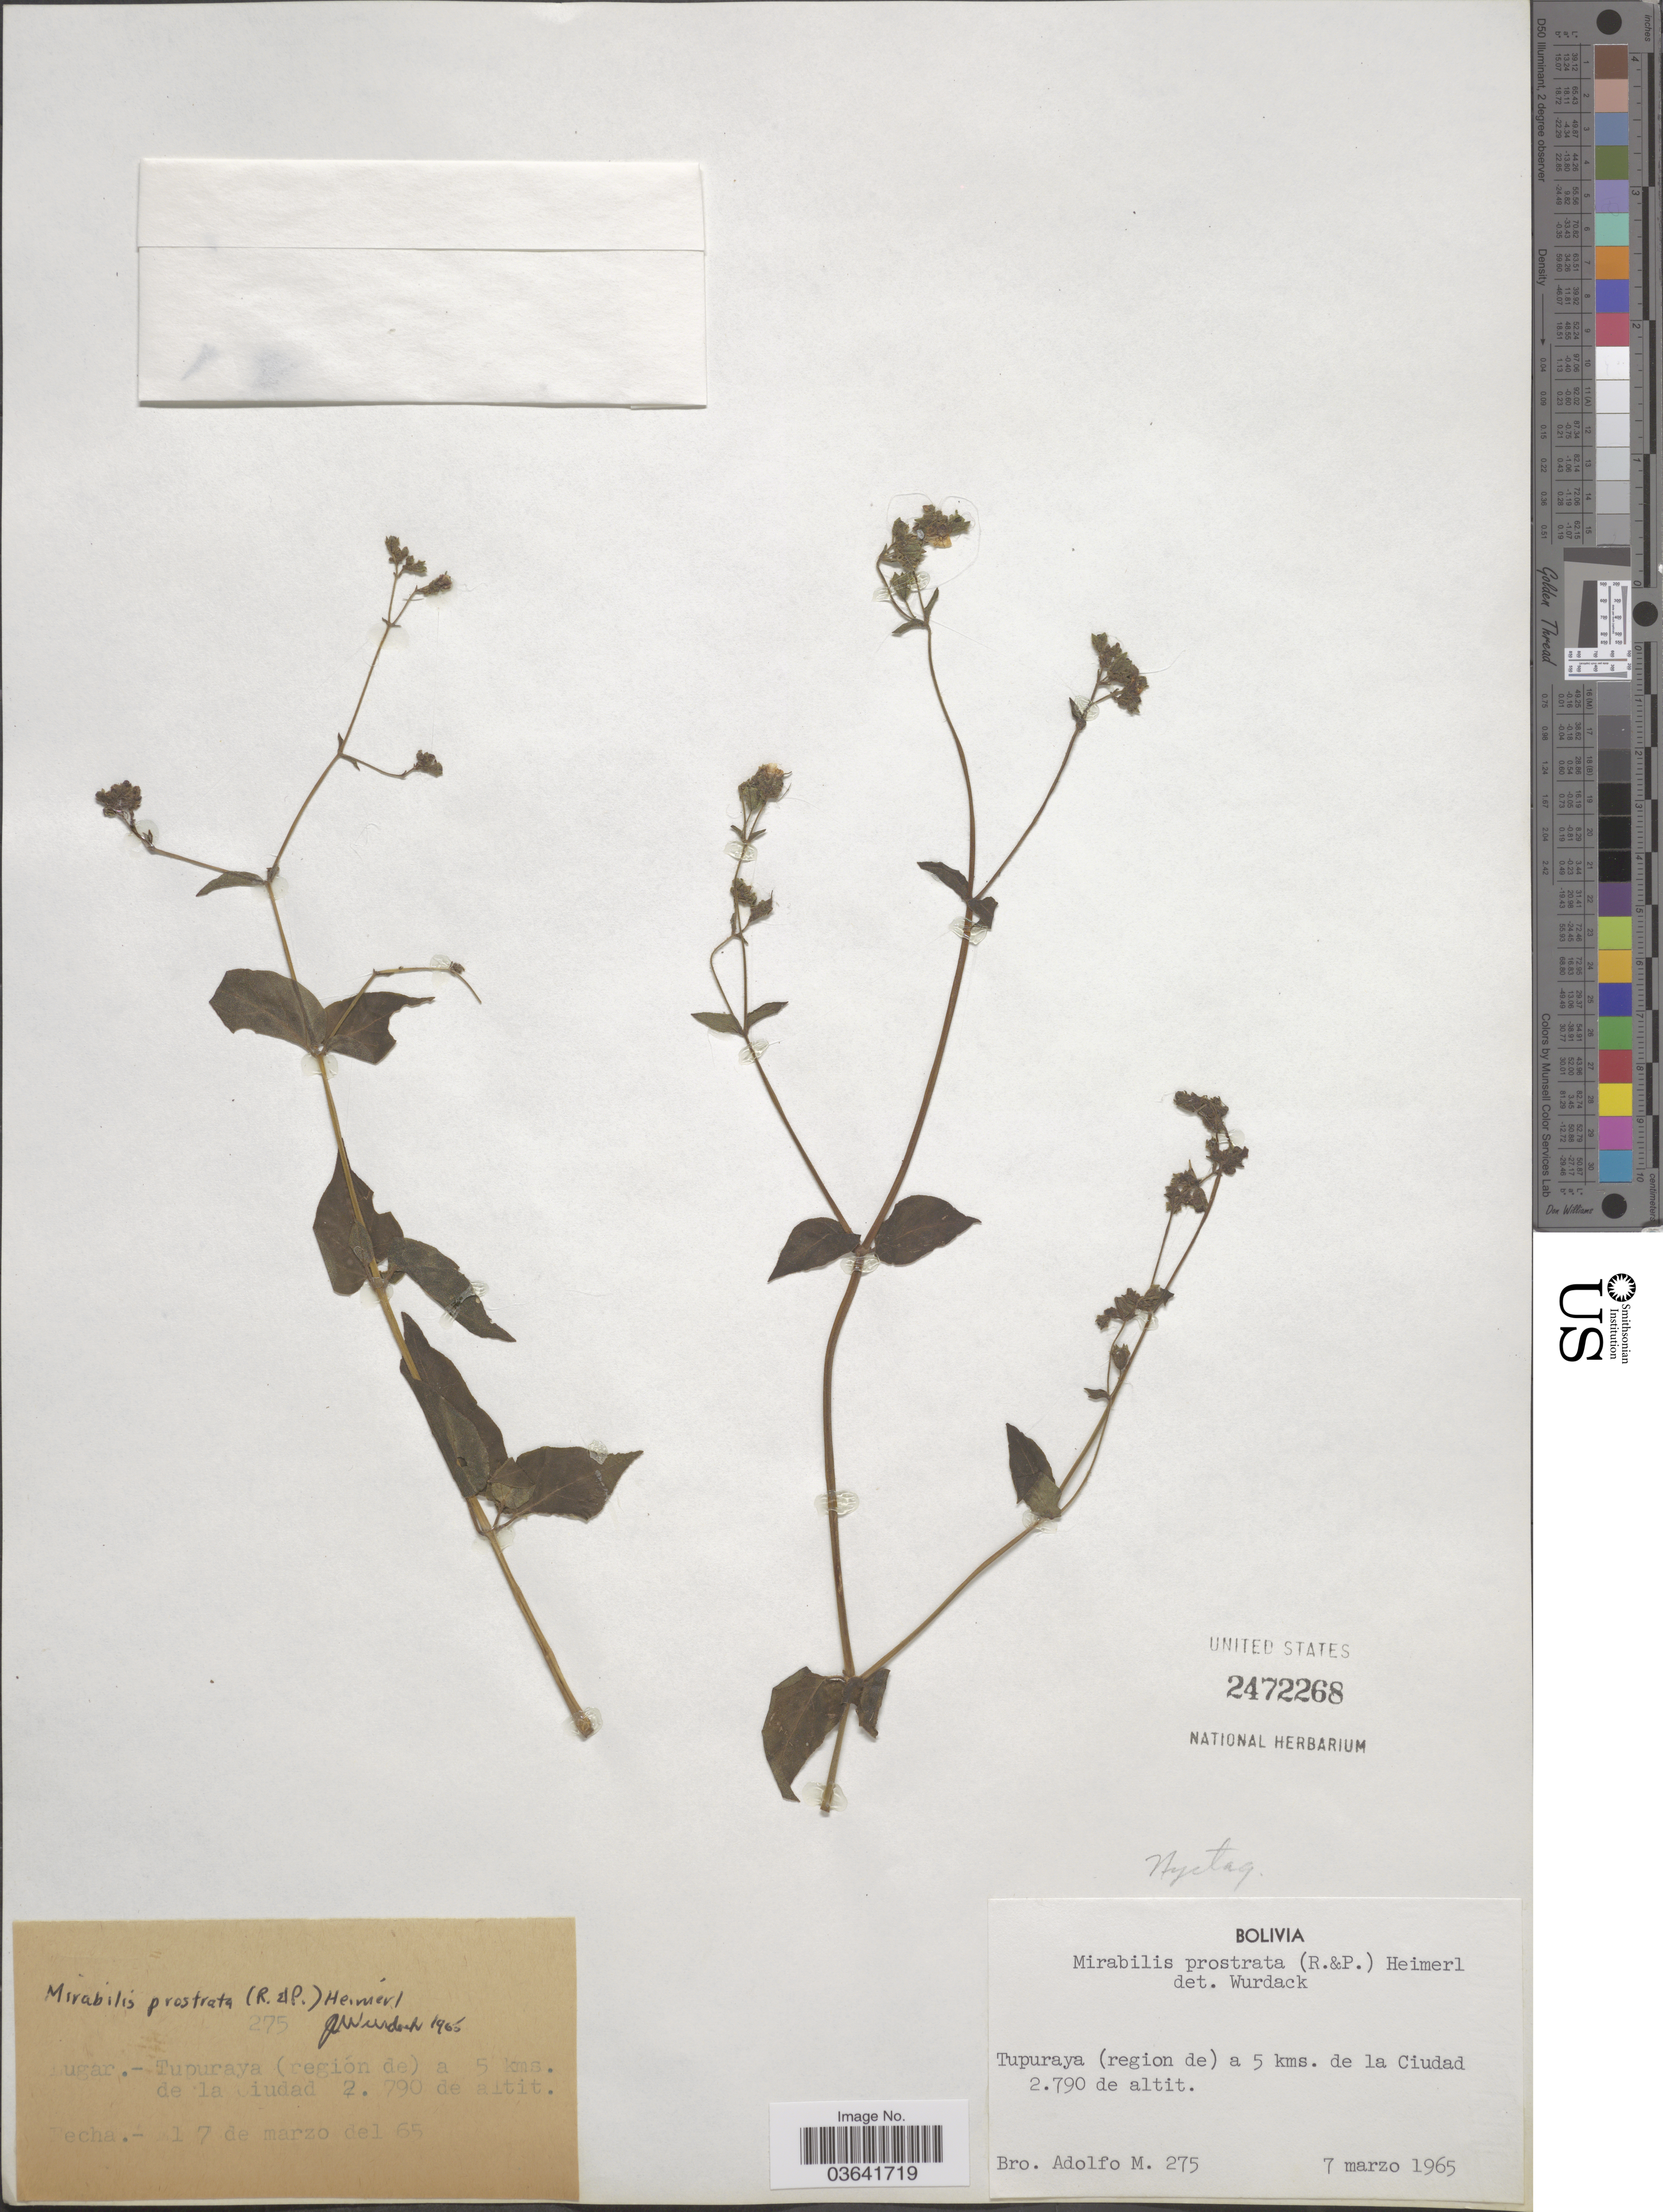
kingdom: Plantae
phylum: Tracheophyta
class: Magnoliopsida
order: Caryophyllales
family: Nyctaginaceae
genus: Mirabilis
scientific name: Mirabilis prostrata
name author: (Ruiz & Pav.) Heimerl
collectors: Bro. Adolfo M.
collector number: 275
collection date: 1965-03-07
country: Bolivia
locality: Tupuraya (region de) a 5 kms. de la Ciudad.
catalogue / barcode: US 2472268